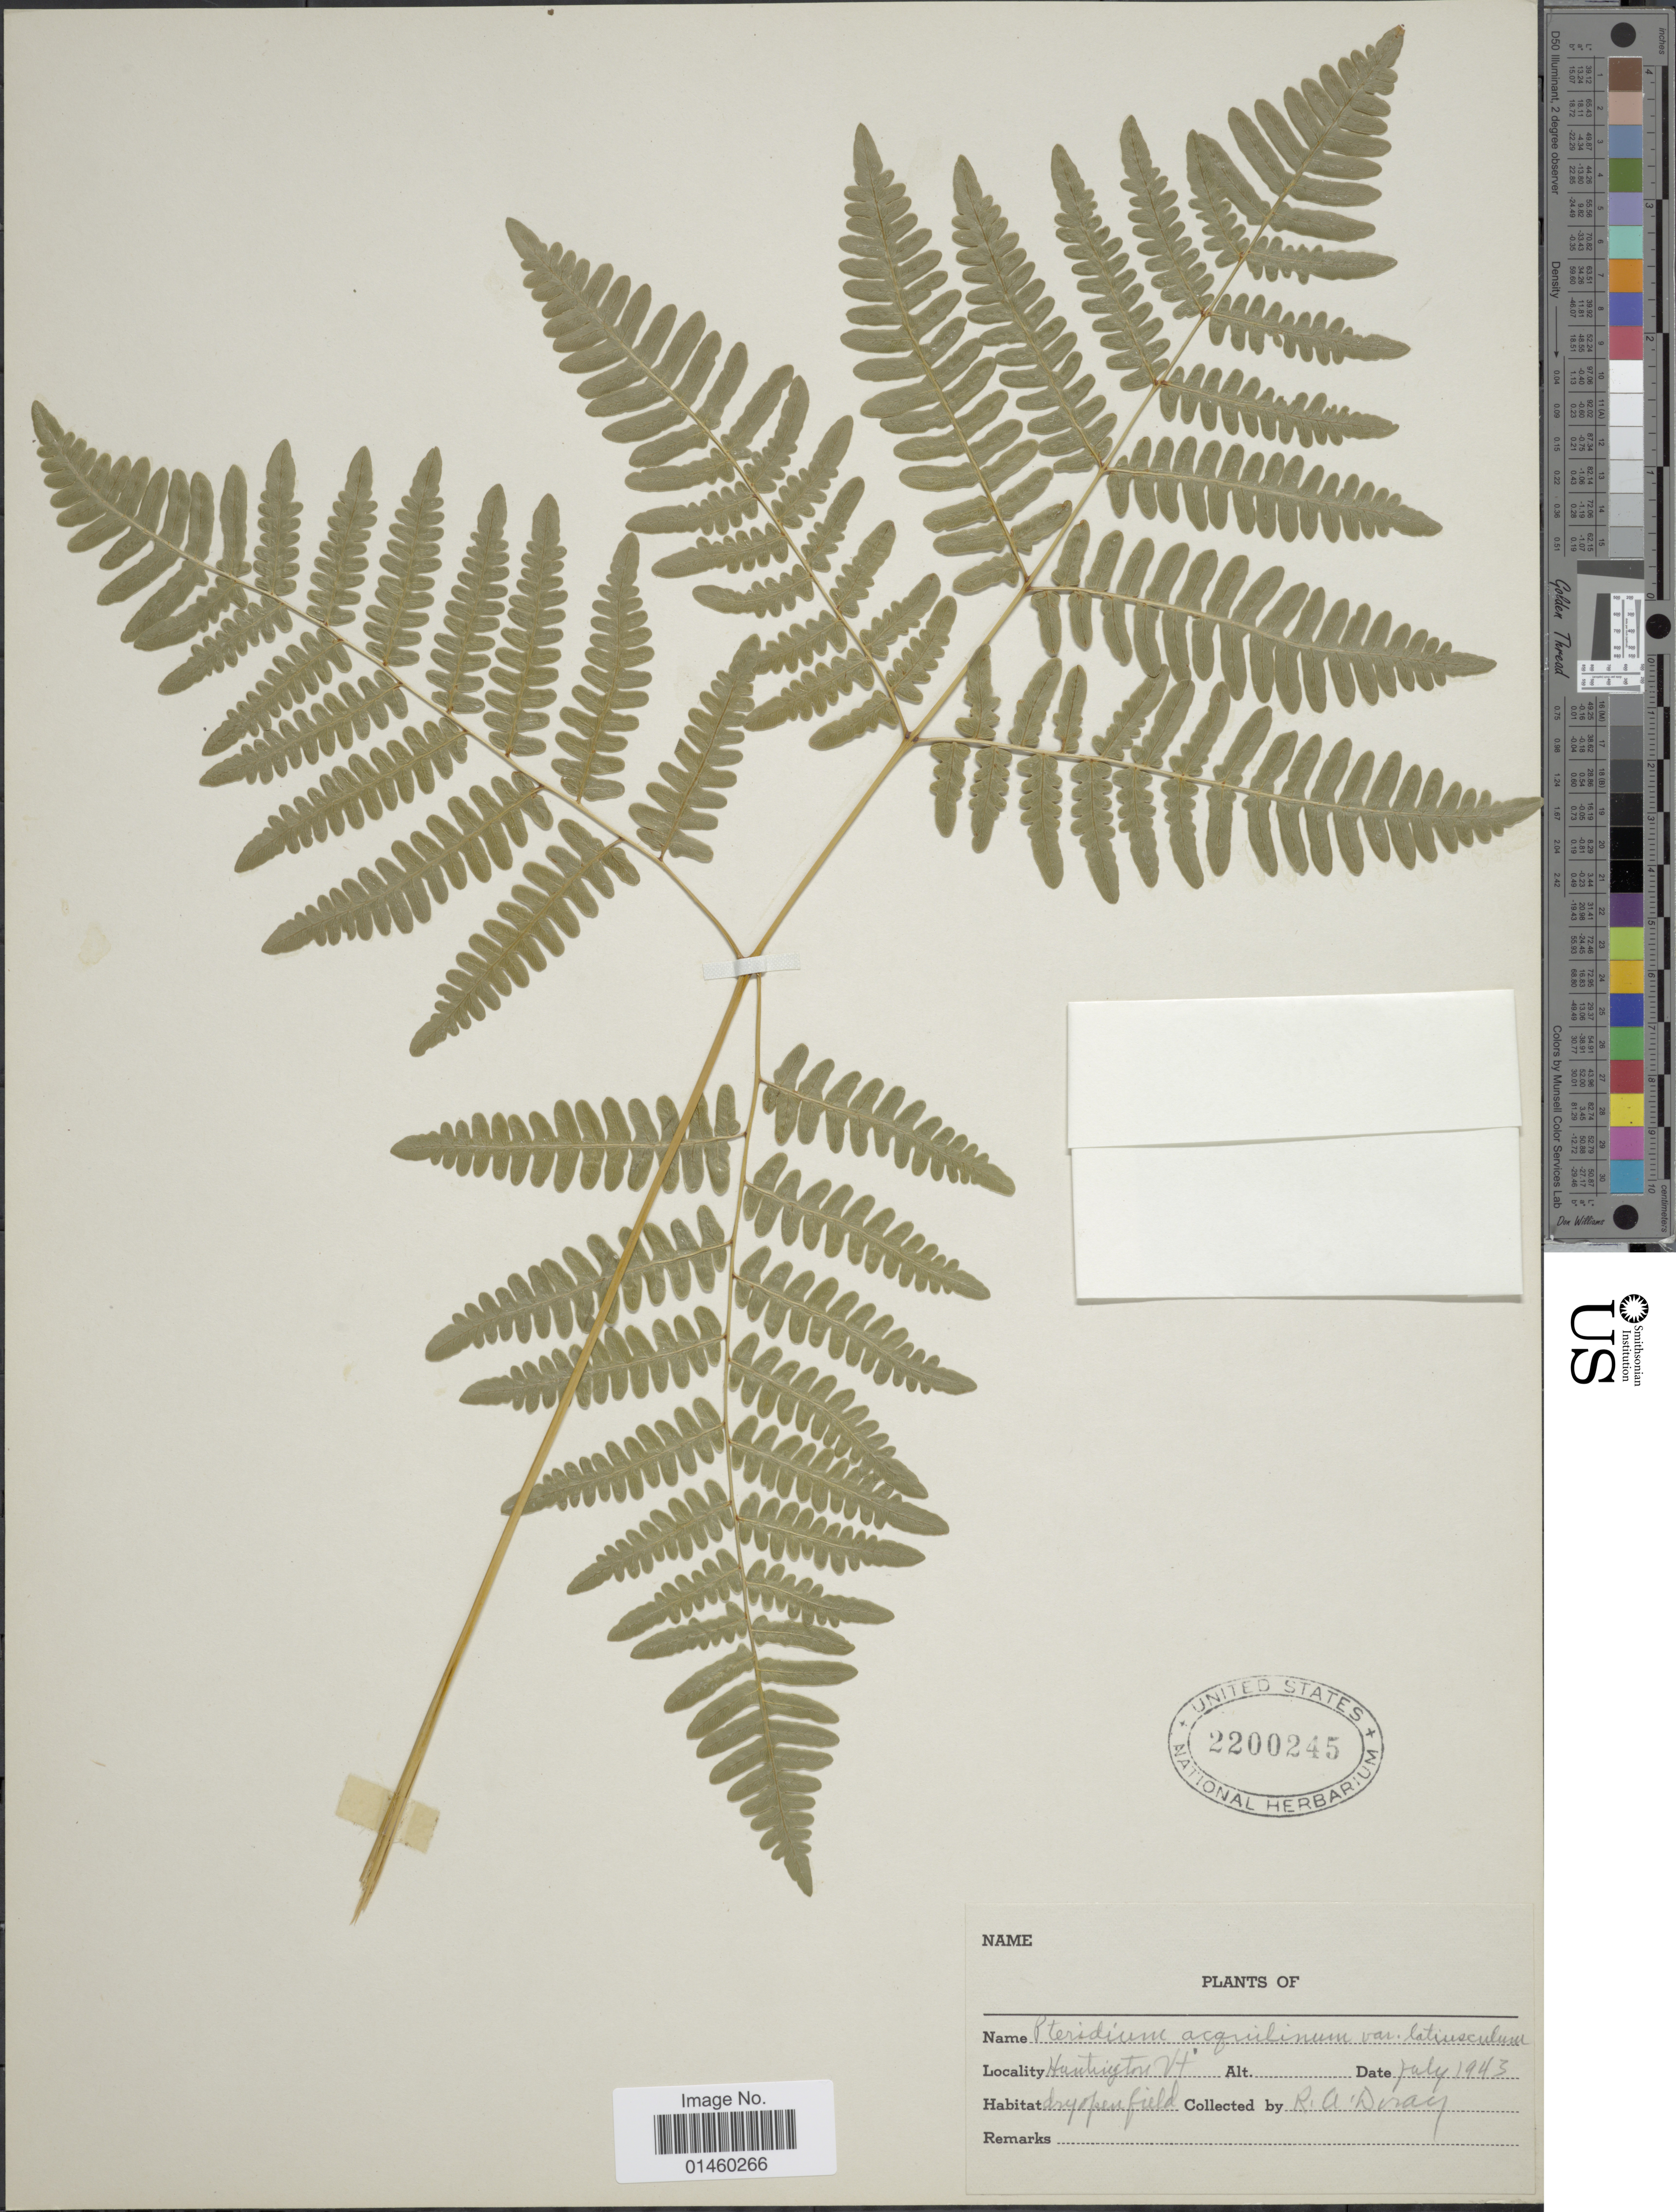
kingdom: Plantae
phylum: Tracheophyta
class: Polypodiopsida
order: Polypodiales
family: Dennstaedtiaceae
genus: Pteridium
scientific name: Pteridium aquilinum var. latiusculum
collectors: R. Duray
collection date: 1943-07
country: United States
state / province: Vermont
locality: Hamtington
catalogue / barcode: US 2200245